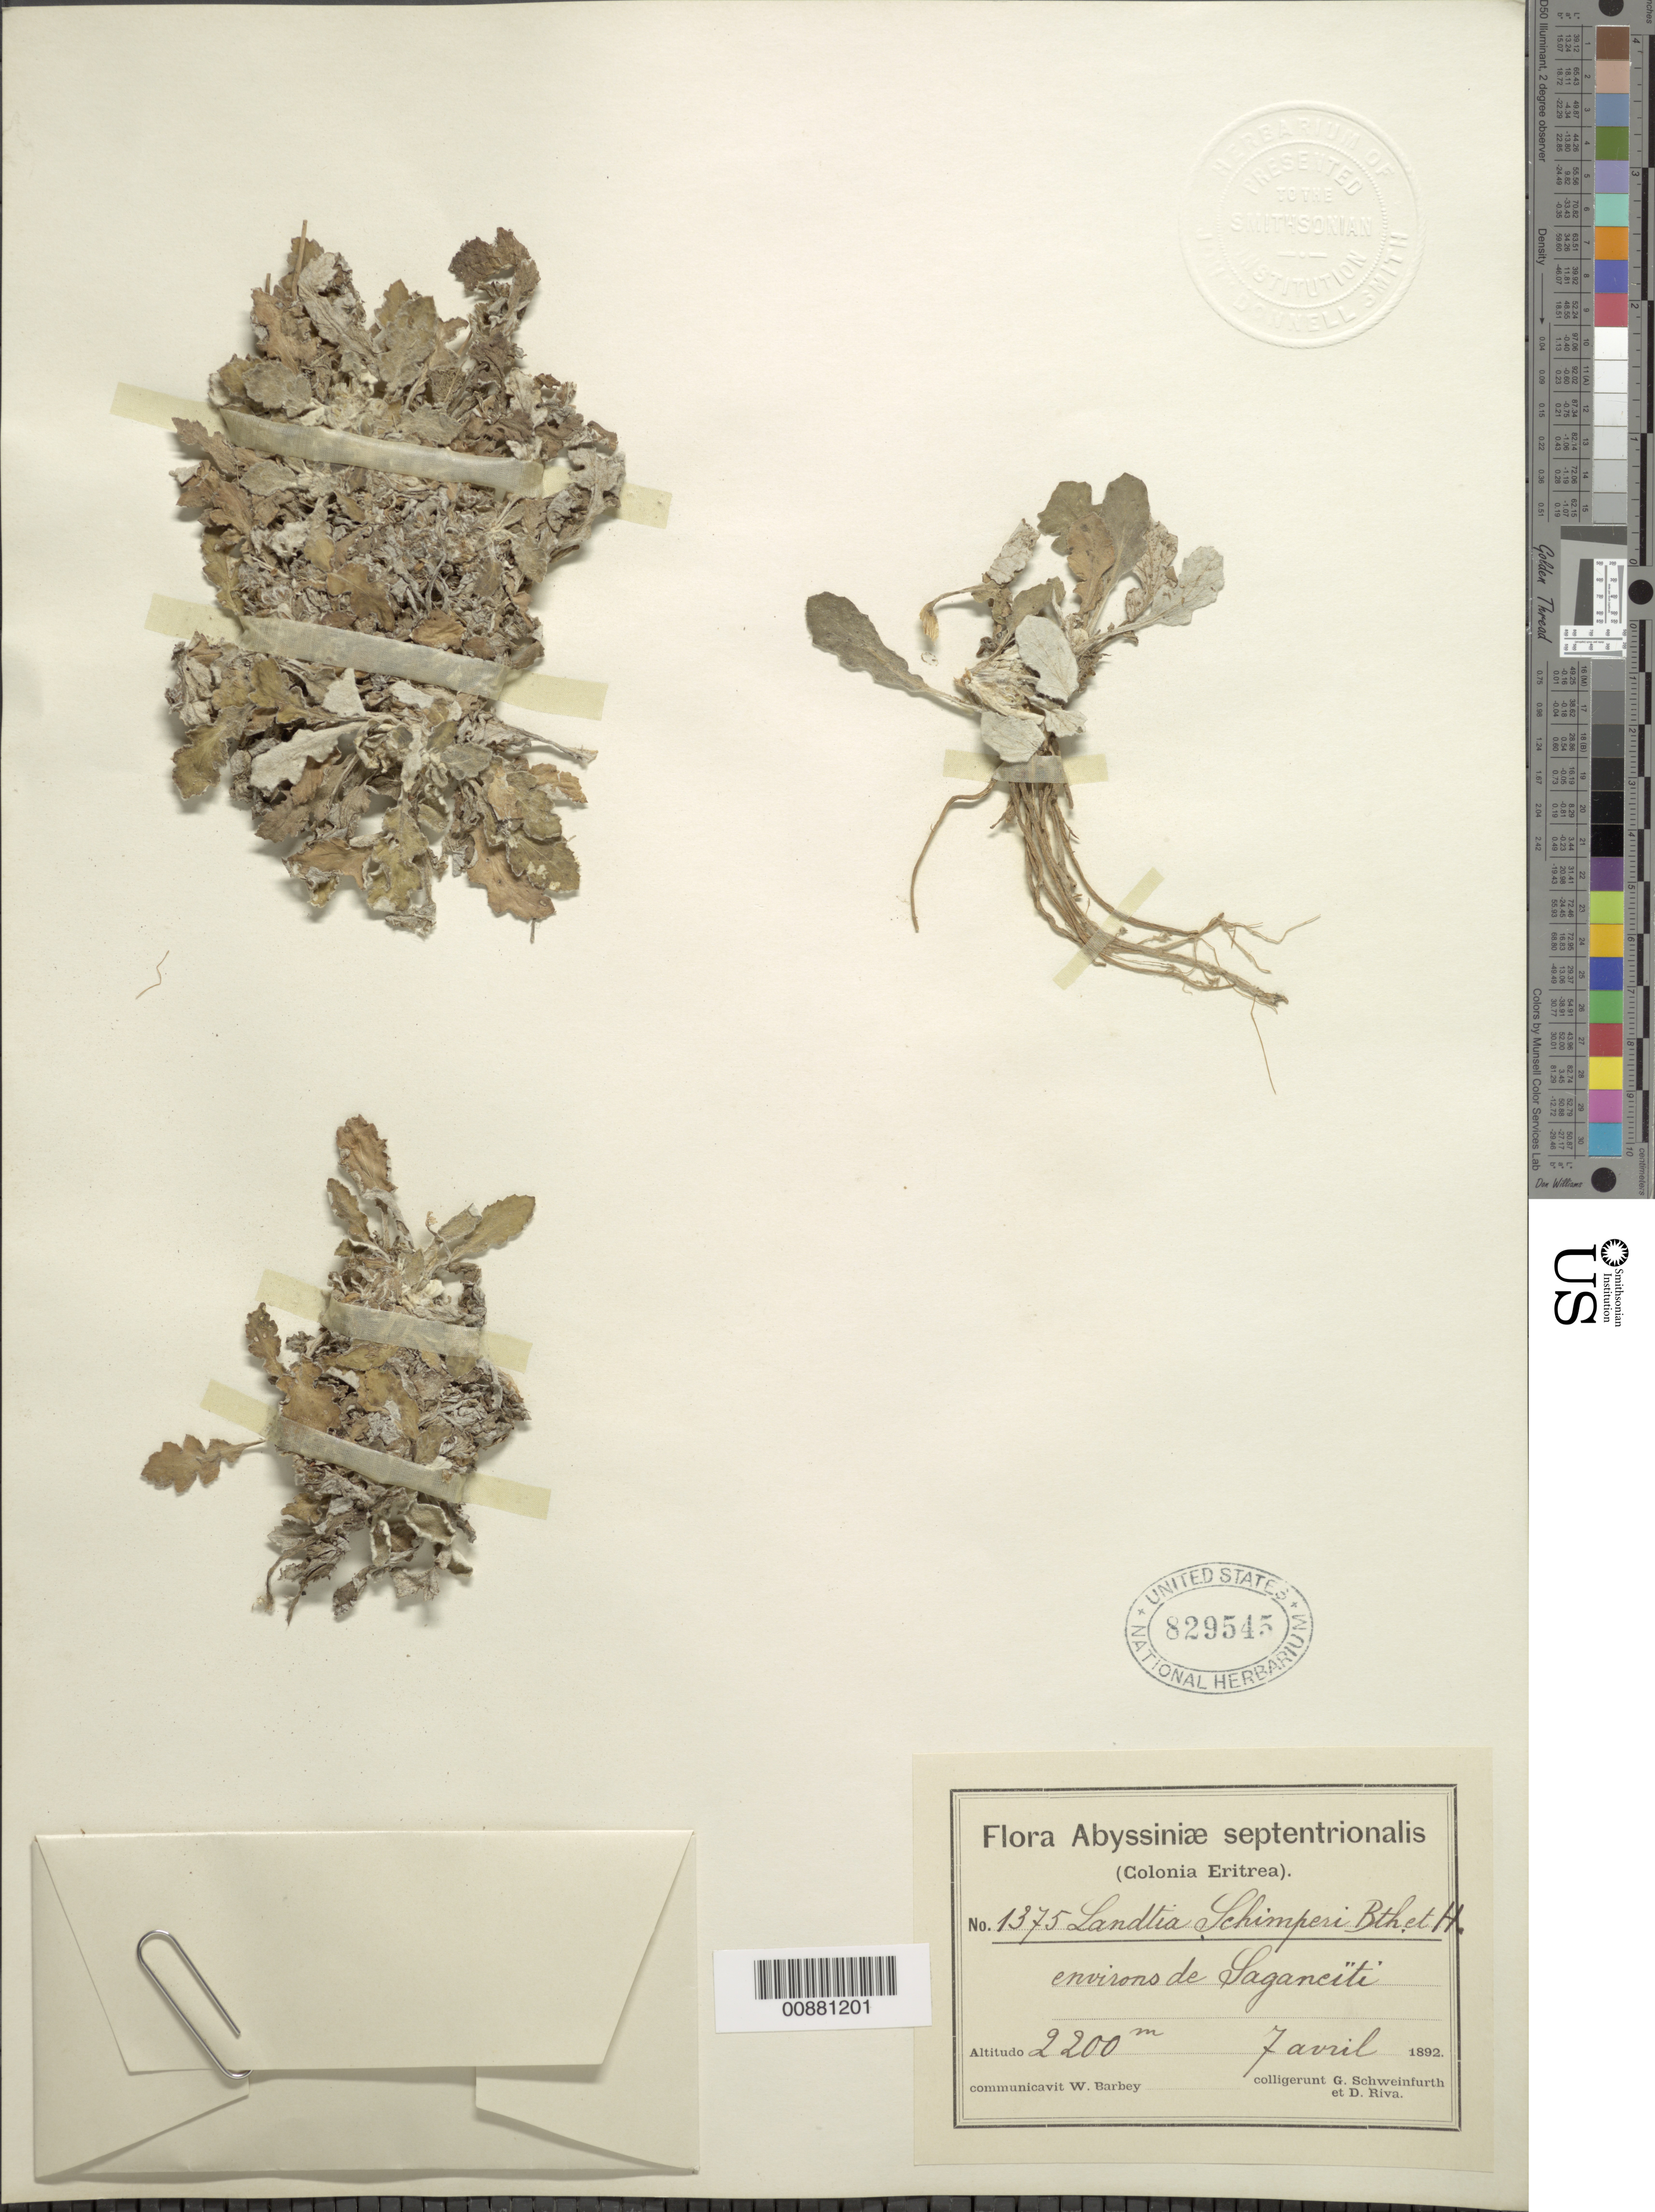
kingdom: Plantae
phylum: Tracheophyta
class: Magnoliopsida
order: Asterales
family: Asteraceae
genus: Haplocarpha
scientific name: Haplocarpha schimperi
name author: (Sch. Bip.) Beauverd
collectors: G. A. Schweinfurth & D. Riva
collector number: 1375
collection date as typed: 7 April 1892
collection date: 1892-04-07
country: Eritrea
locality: Laganciti vic.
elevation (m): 2200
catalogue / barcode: US 829545